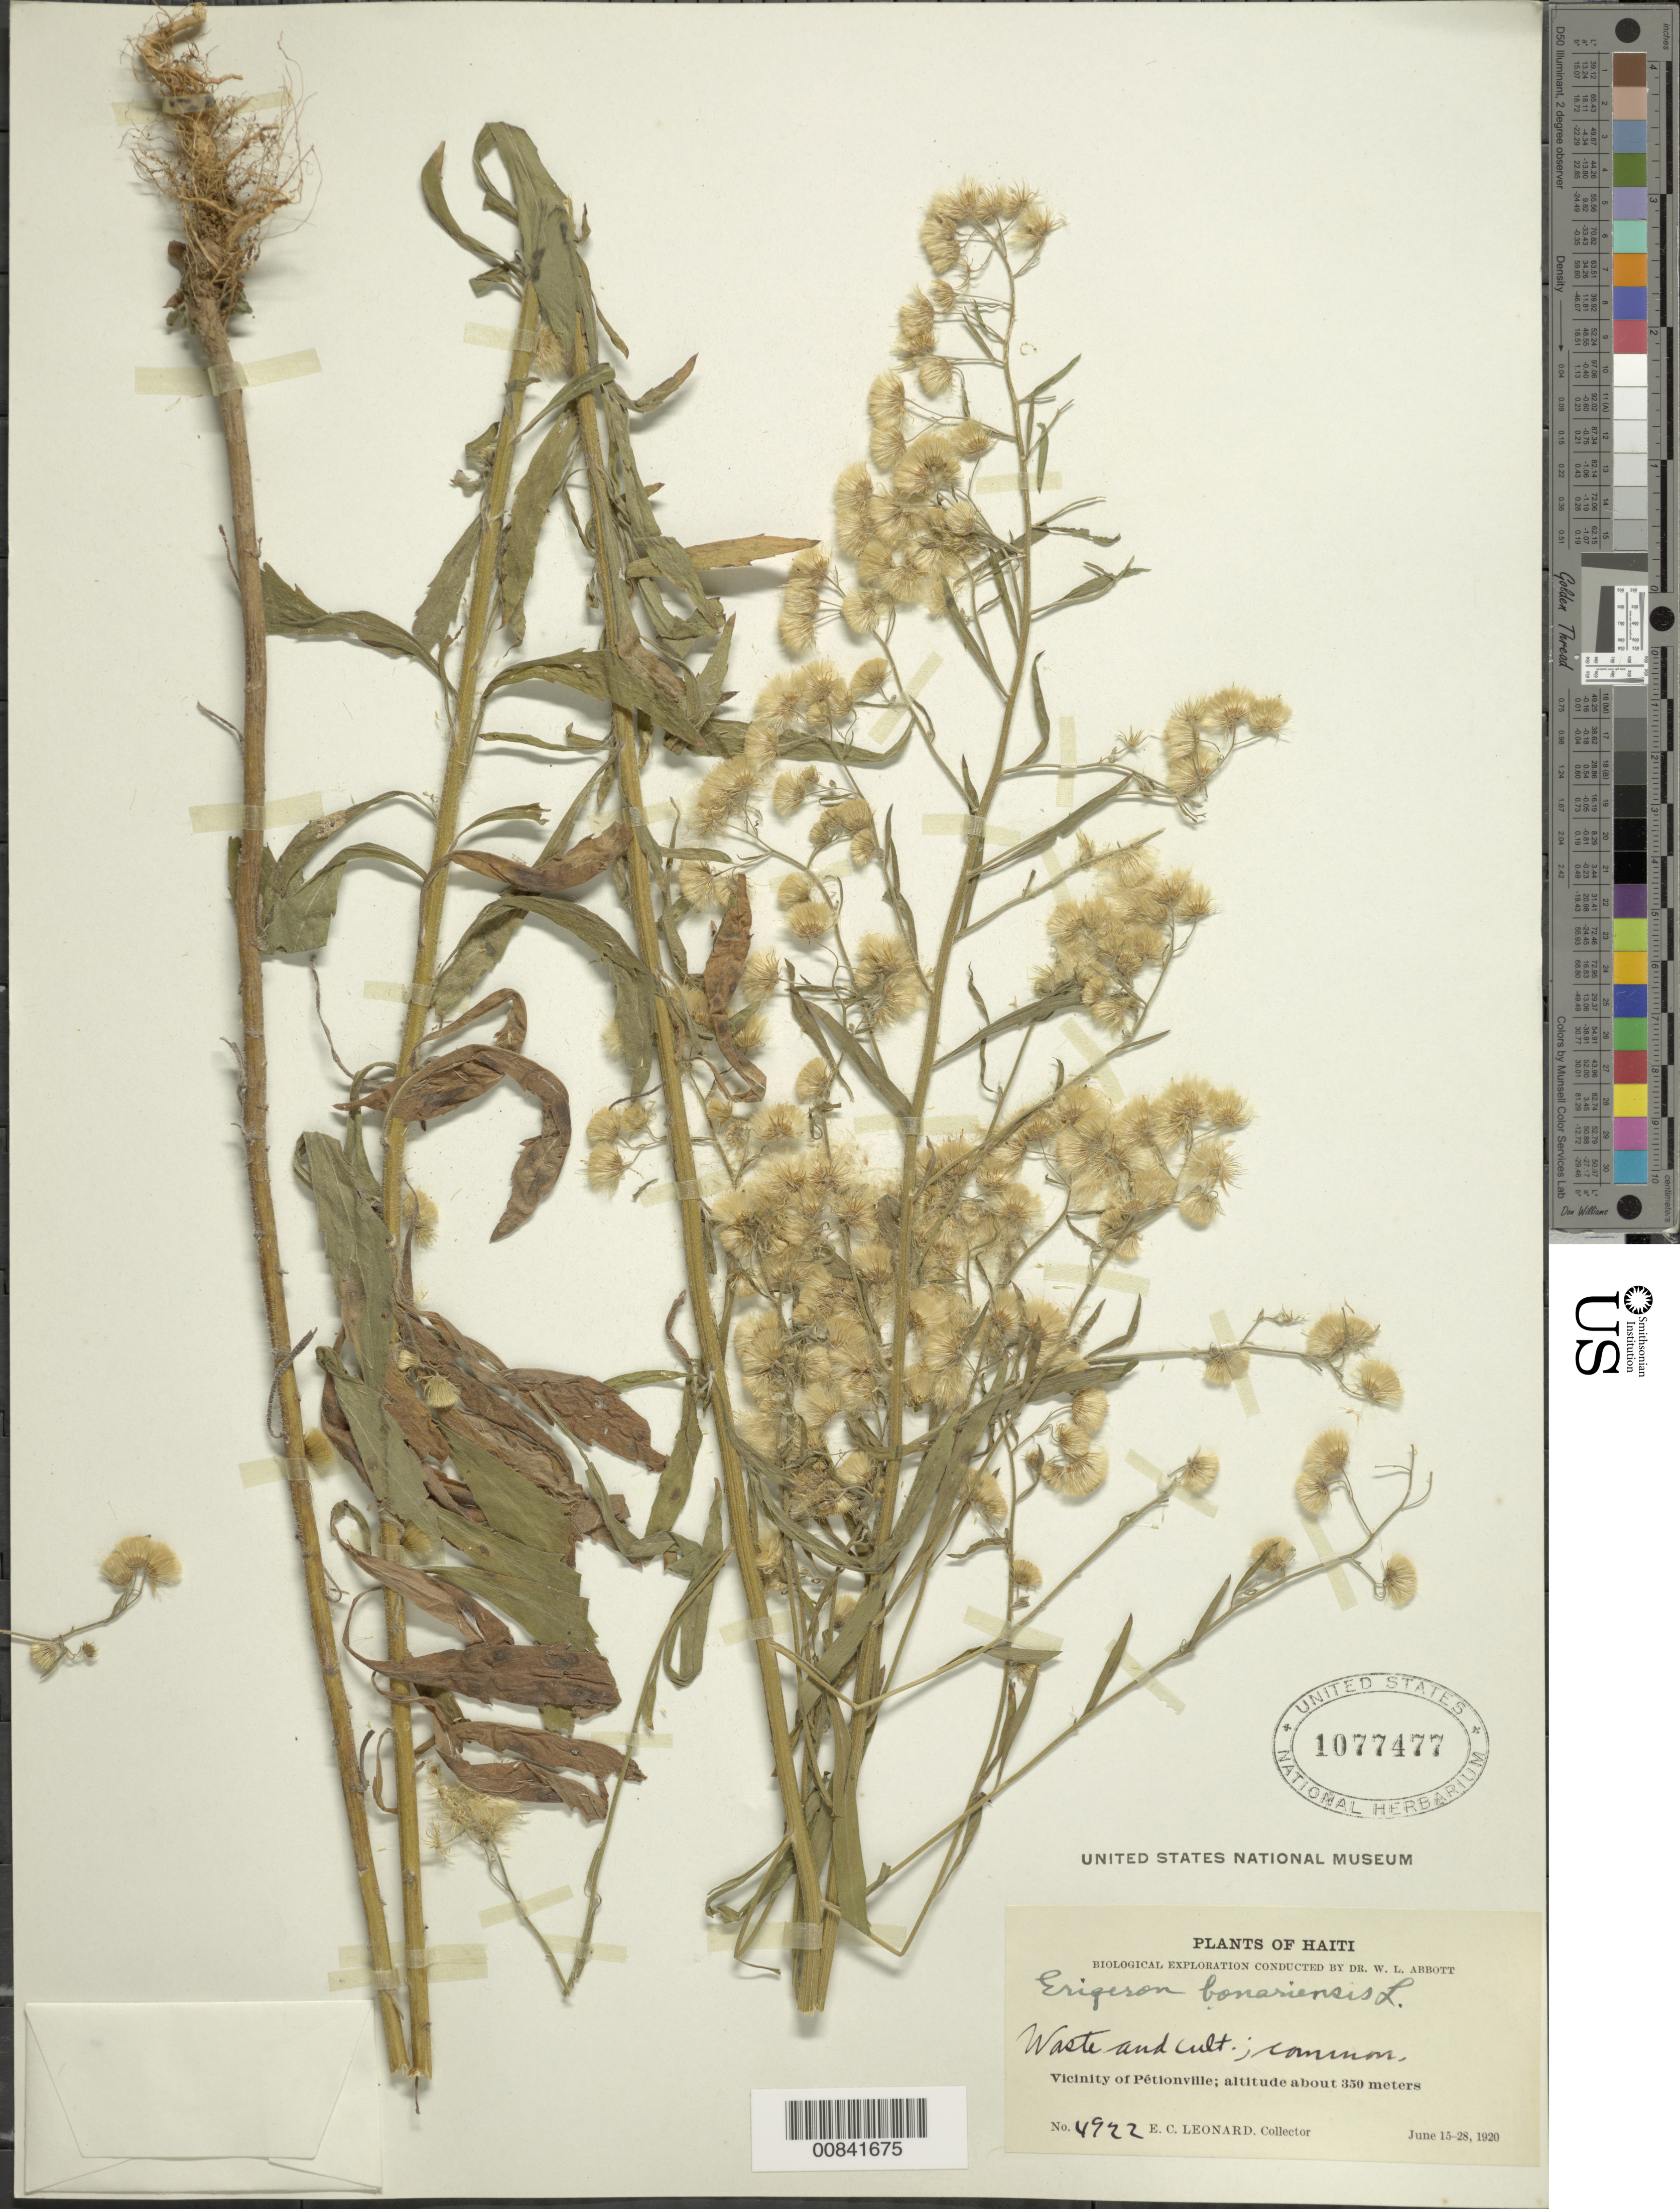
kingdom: Plantae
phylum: Tracheophyta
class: Magnoliopsida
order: Asterales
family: Asteraceae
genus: Conyza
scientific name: Conyza bonariensis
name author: (L.) Cronq.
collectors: E. C. Leonard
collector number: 4922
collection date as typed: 15 Jun 1920 to 28 Jun 1920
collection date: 1920-06-15/1920-06-28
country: Haiti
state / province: Ouest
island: Hispaniola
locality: Vicinity of Pétionville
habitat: Waste and cultivated areas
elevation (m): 350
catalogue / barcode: US 1077477